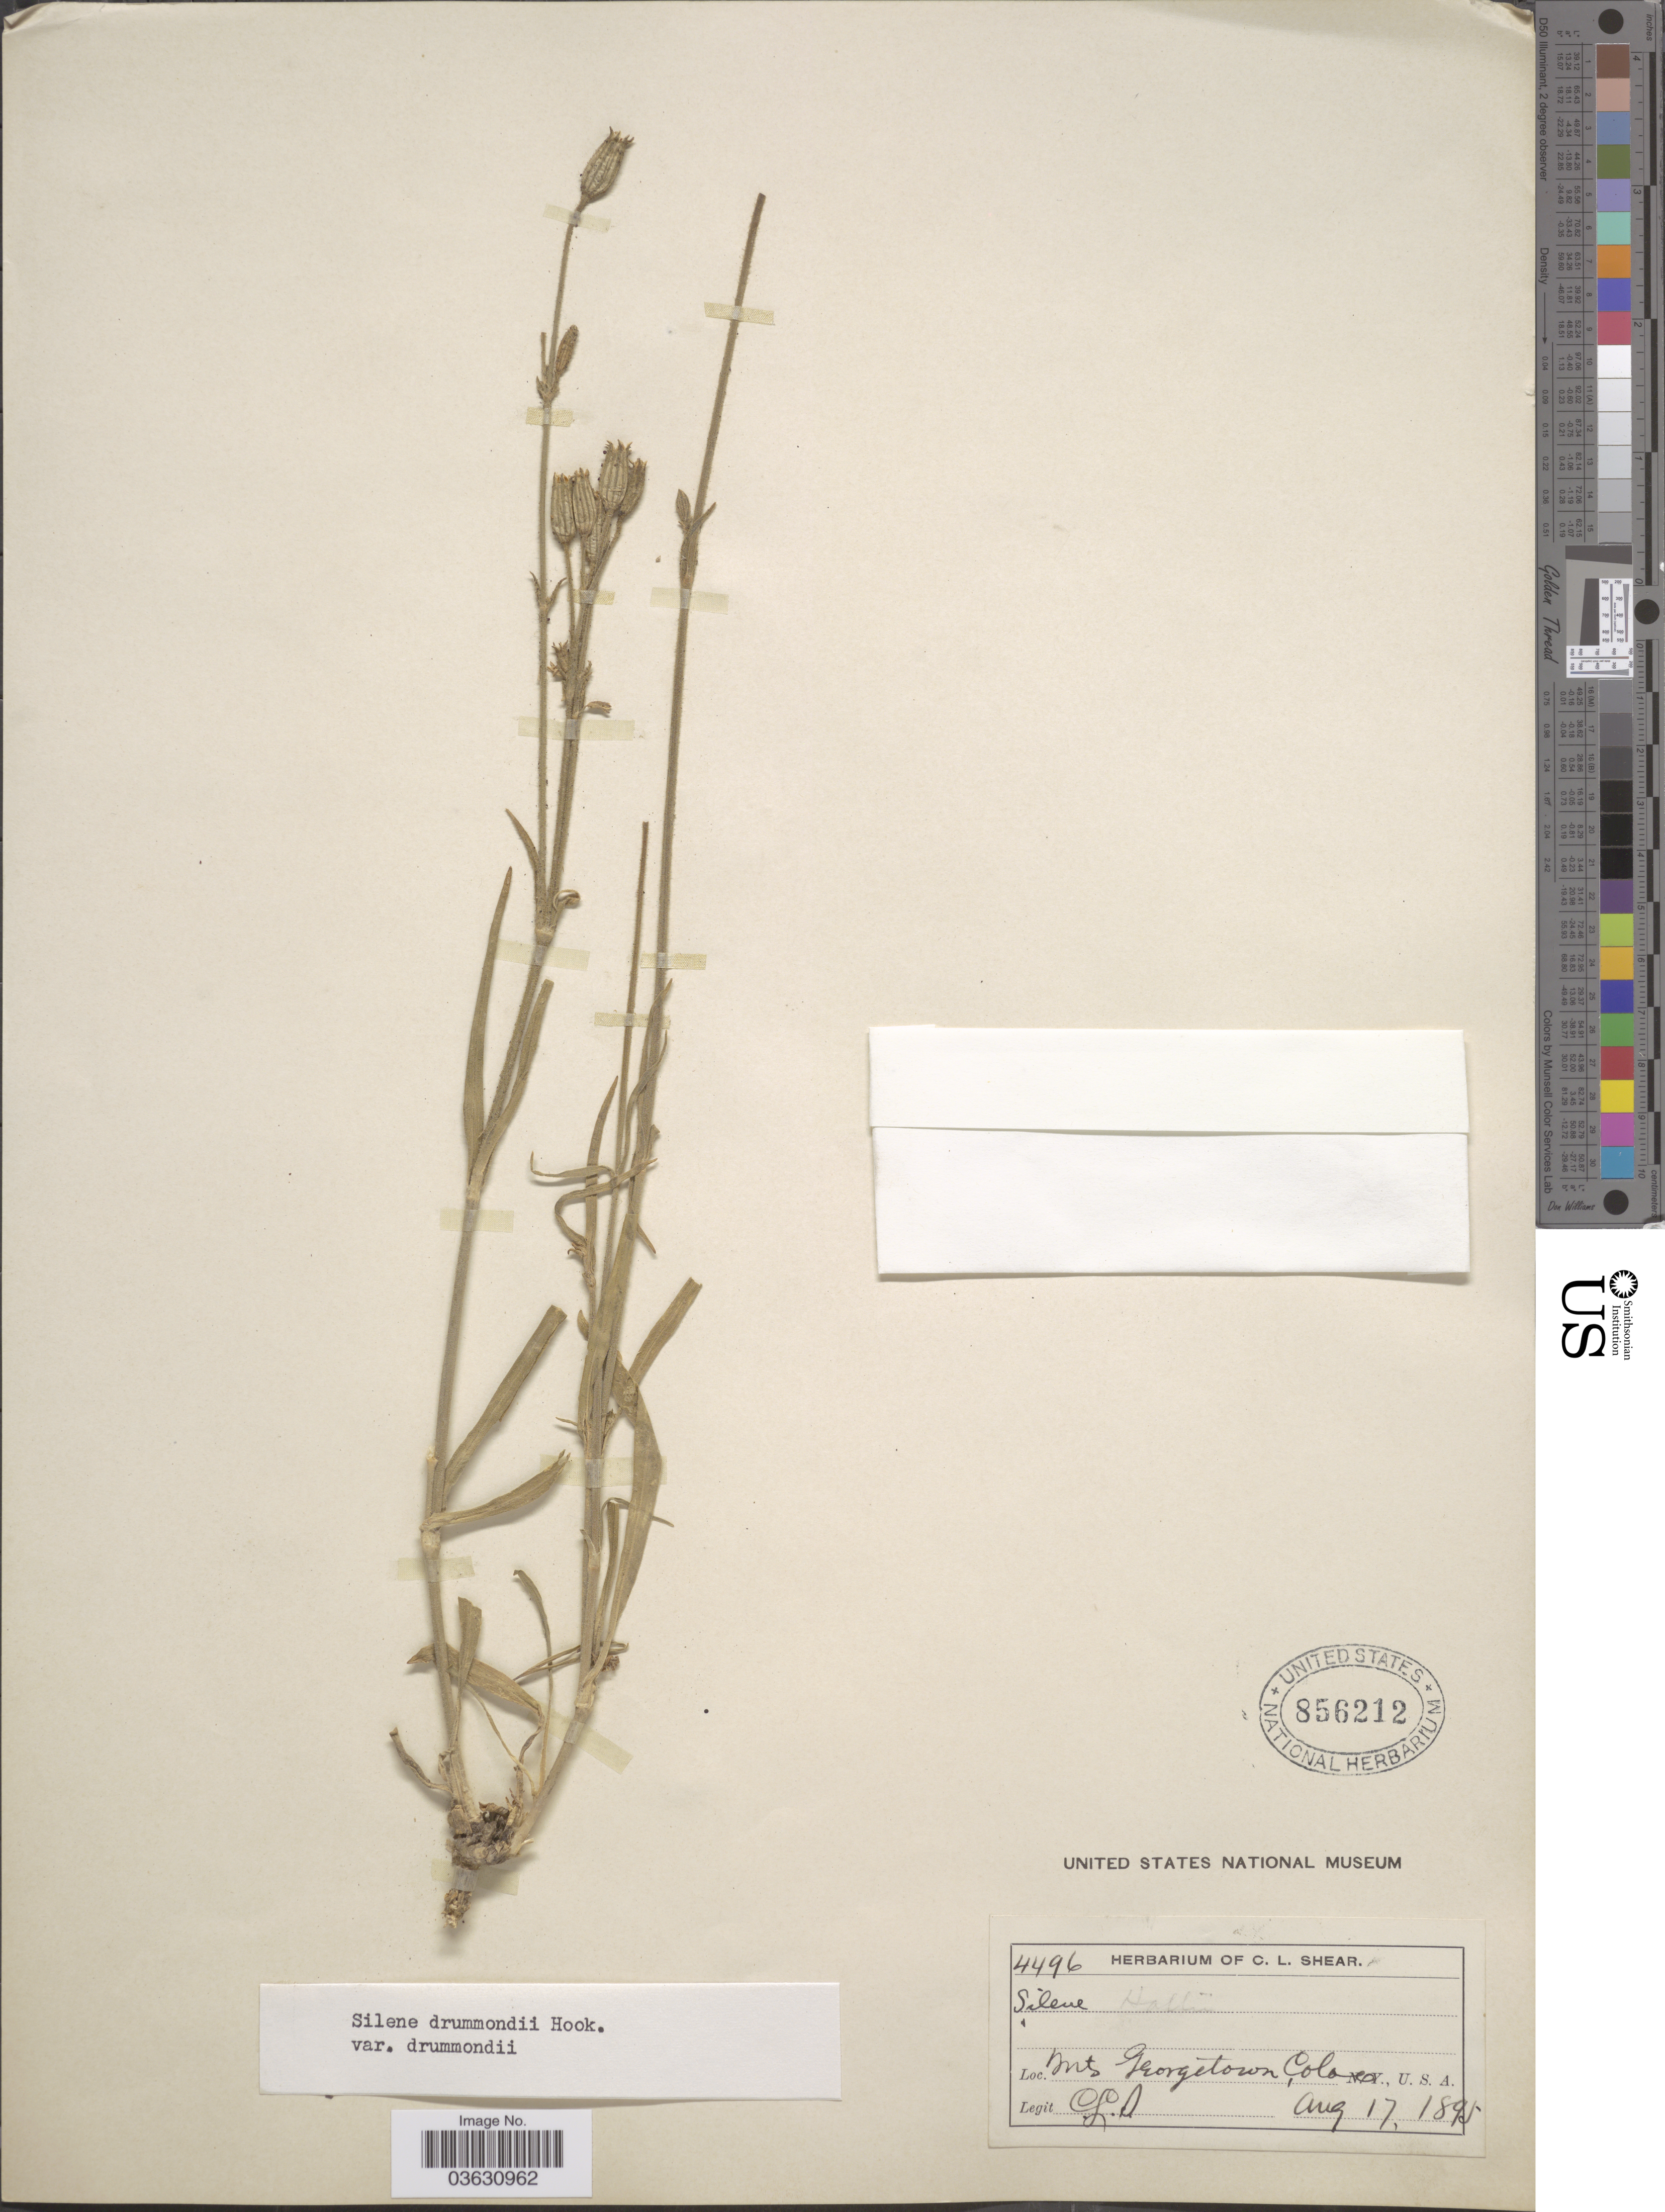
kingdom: Plantae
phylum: Tracheophyta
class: Magnoliopsida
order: Caryophyllales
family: Caryophyllaceae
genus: Silene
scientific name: Silene drummondii var. drummondii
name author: Hook.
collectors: C. L. Shear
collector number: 4496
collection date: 1895-08-17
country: United States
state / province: Colorado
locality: Mts Georgetown.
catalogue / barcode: US 856212